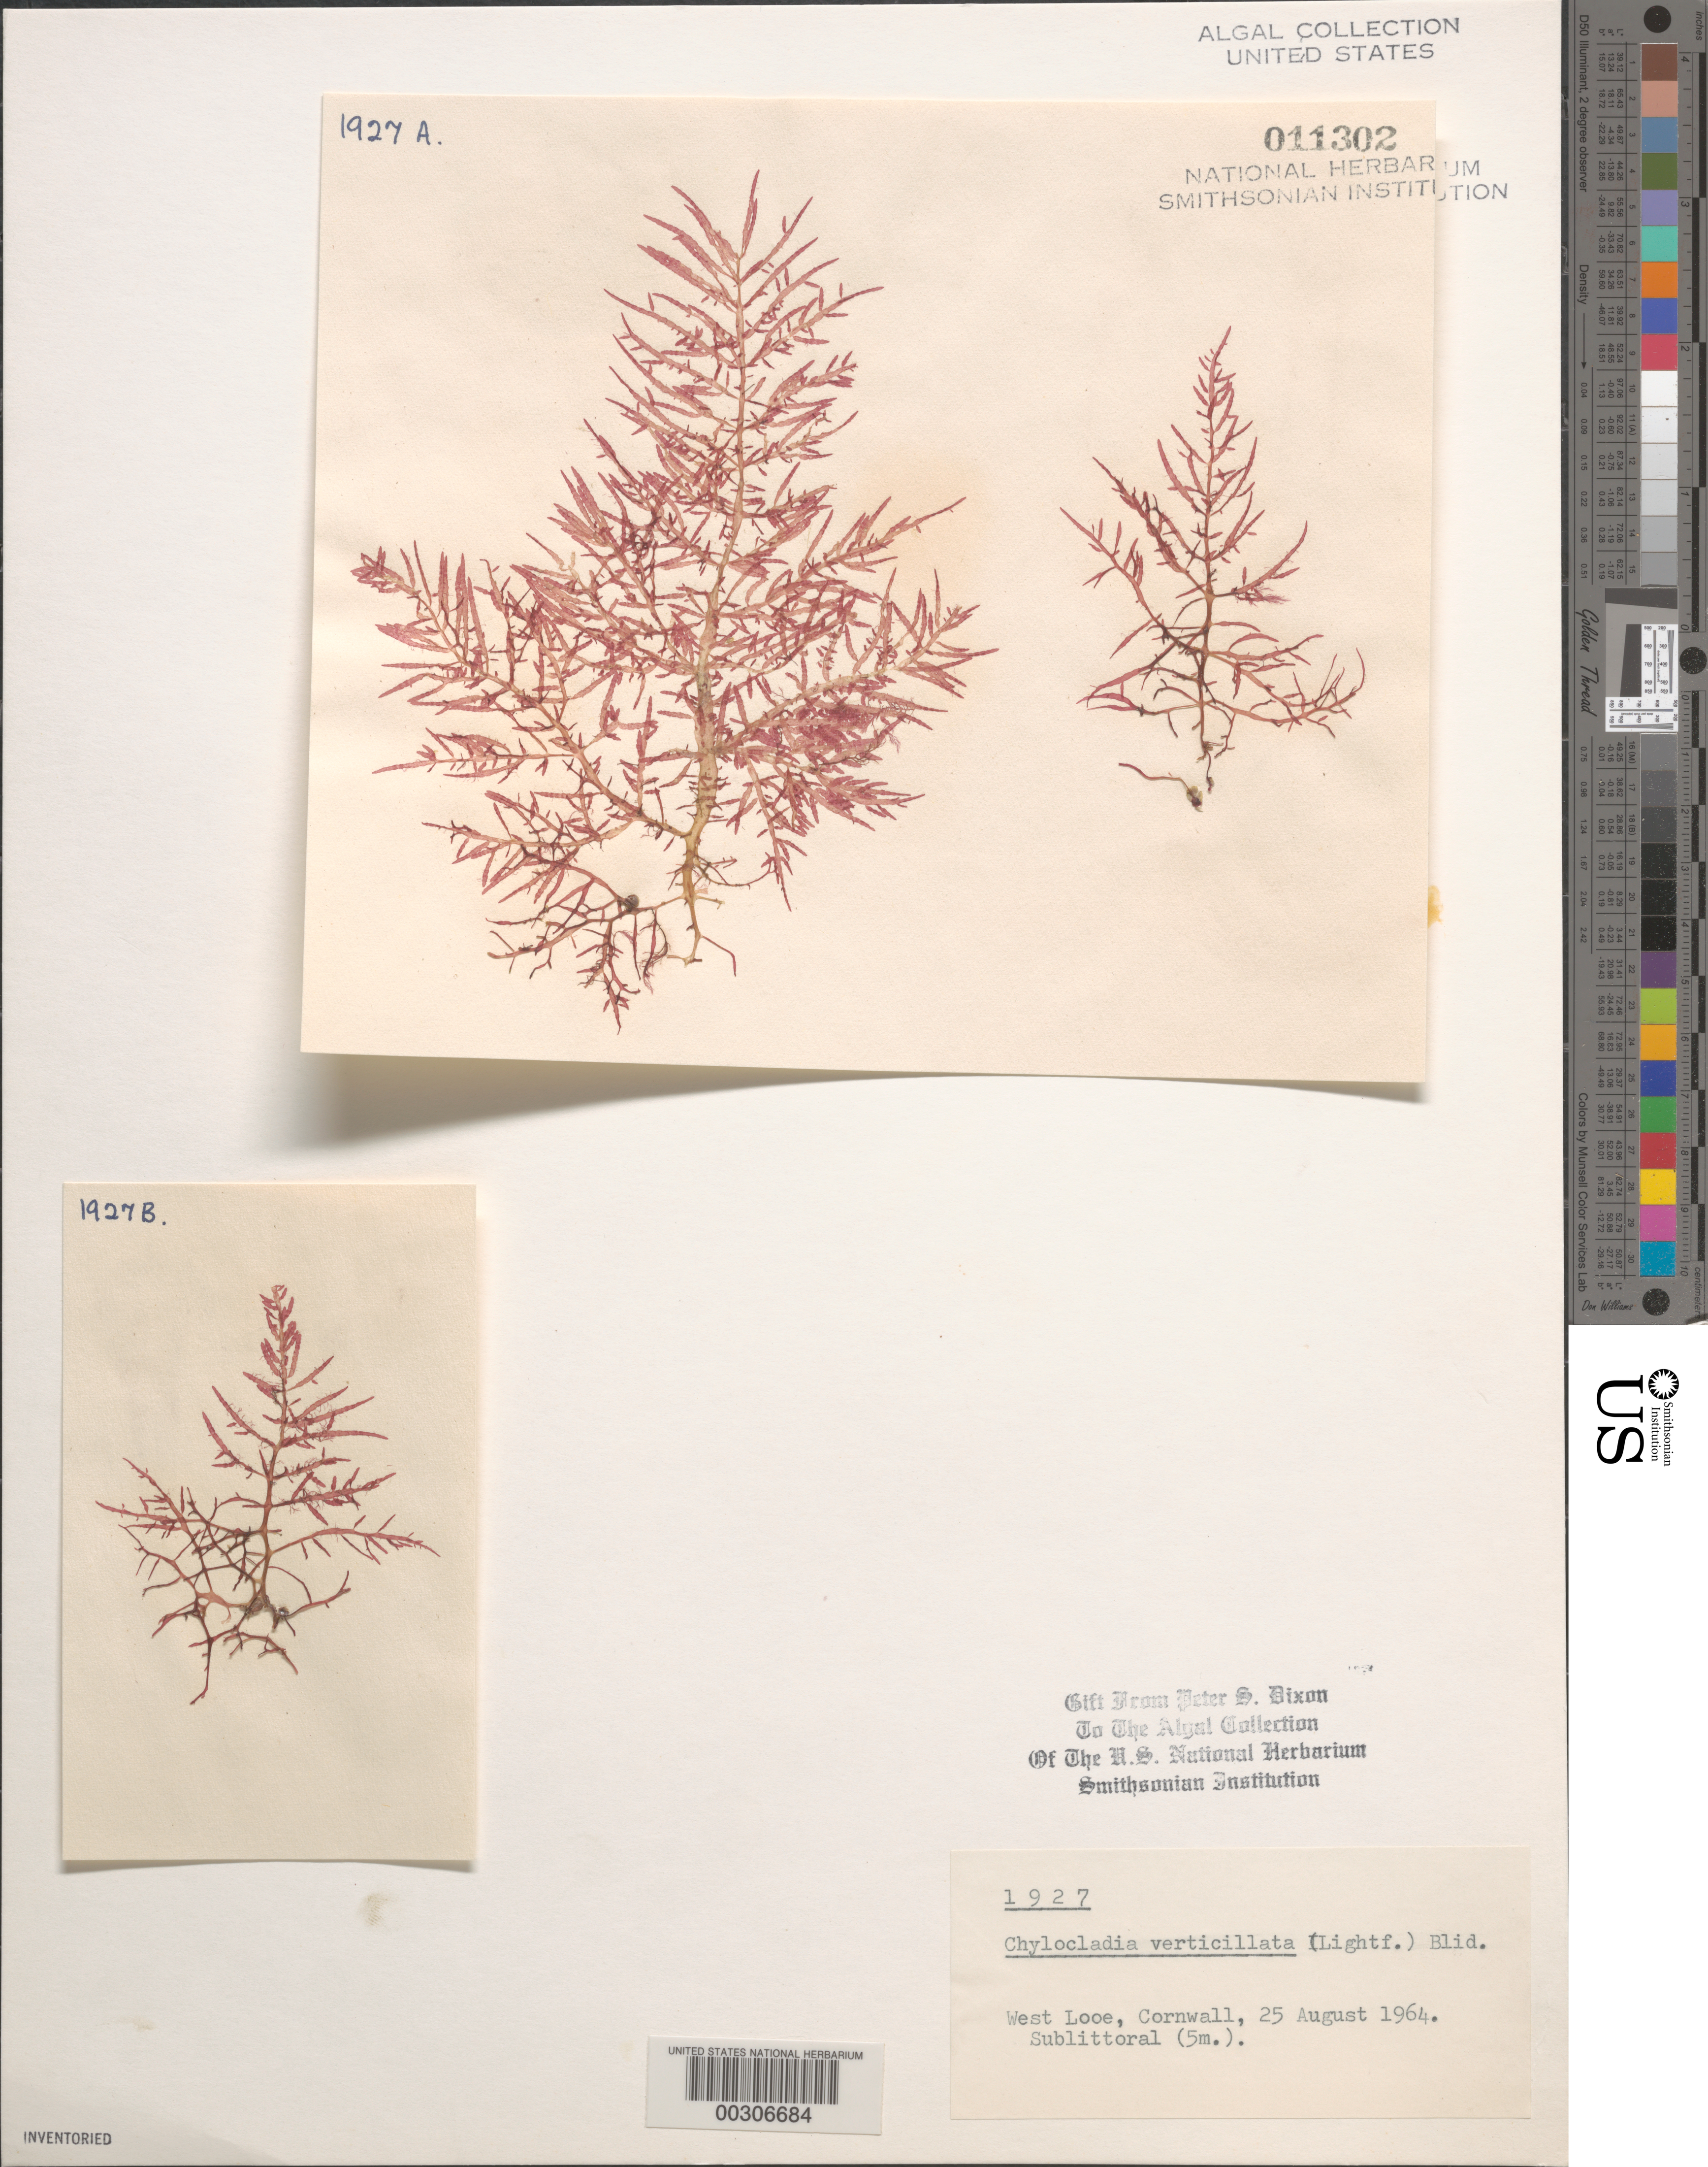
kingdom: Plantae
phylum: Rhodophyta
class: Florideophyceae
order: Rhodymeniales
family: Champiaceae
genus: Chylocladia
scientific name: Chylocladia verticillata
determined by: Dixon, P. S.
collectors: P. S. Dixon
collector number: PSD 1927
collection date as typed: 25 Aug 1964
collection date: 1964-08-25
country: United Kingdom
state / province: England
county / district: Cornwall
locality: West Looe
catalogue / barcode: US 11302